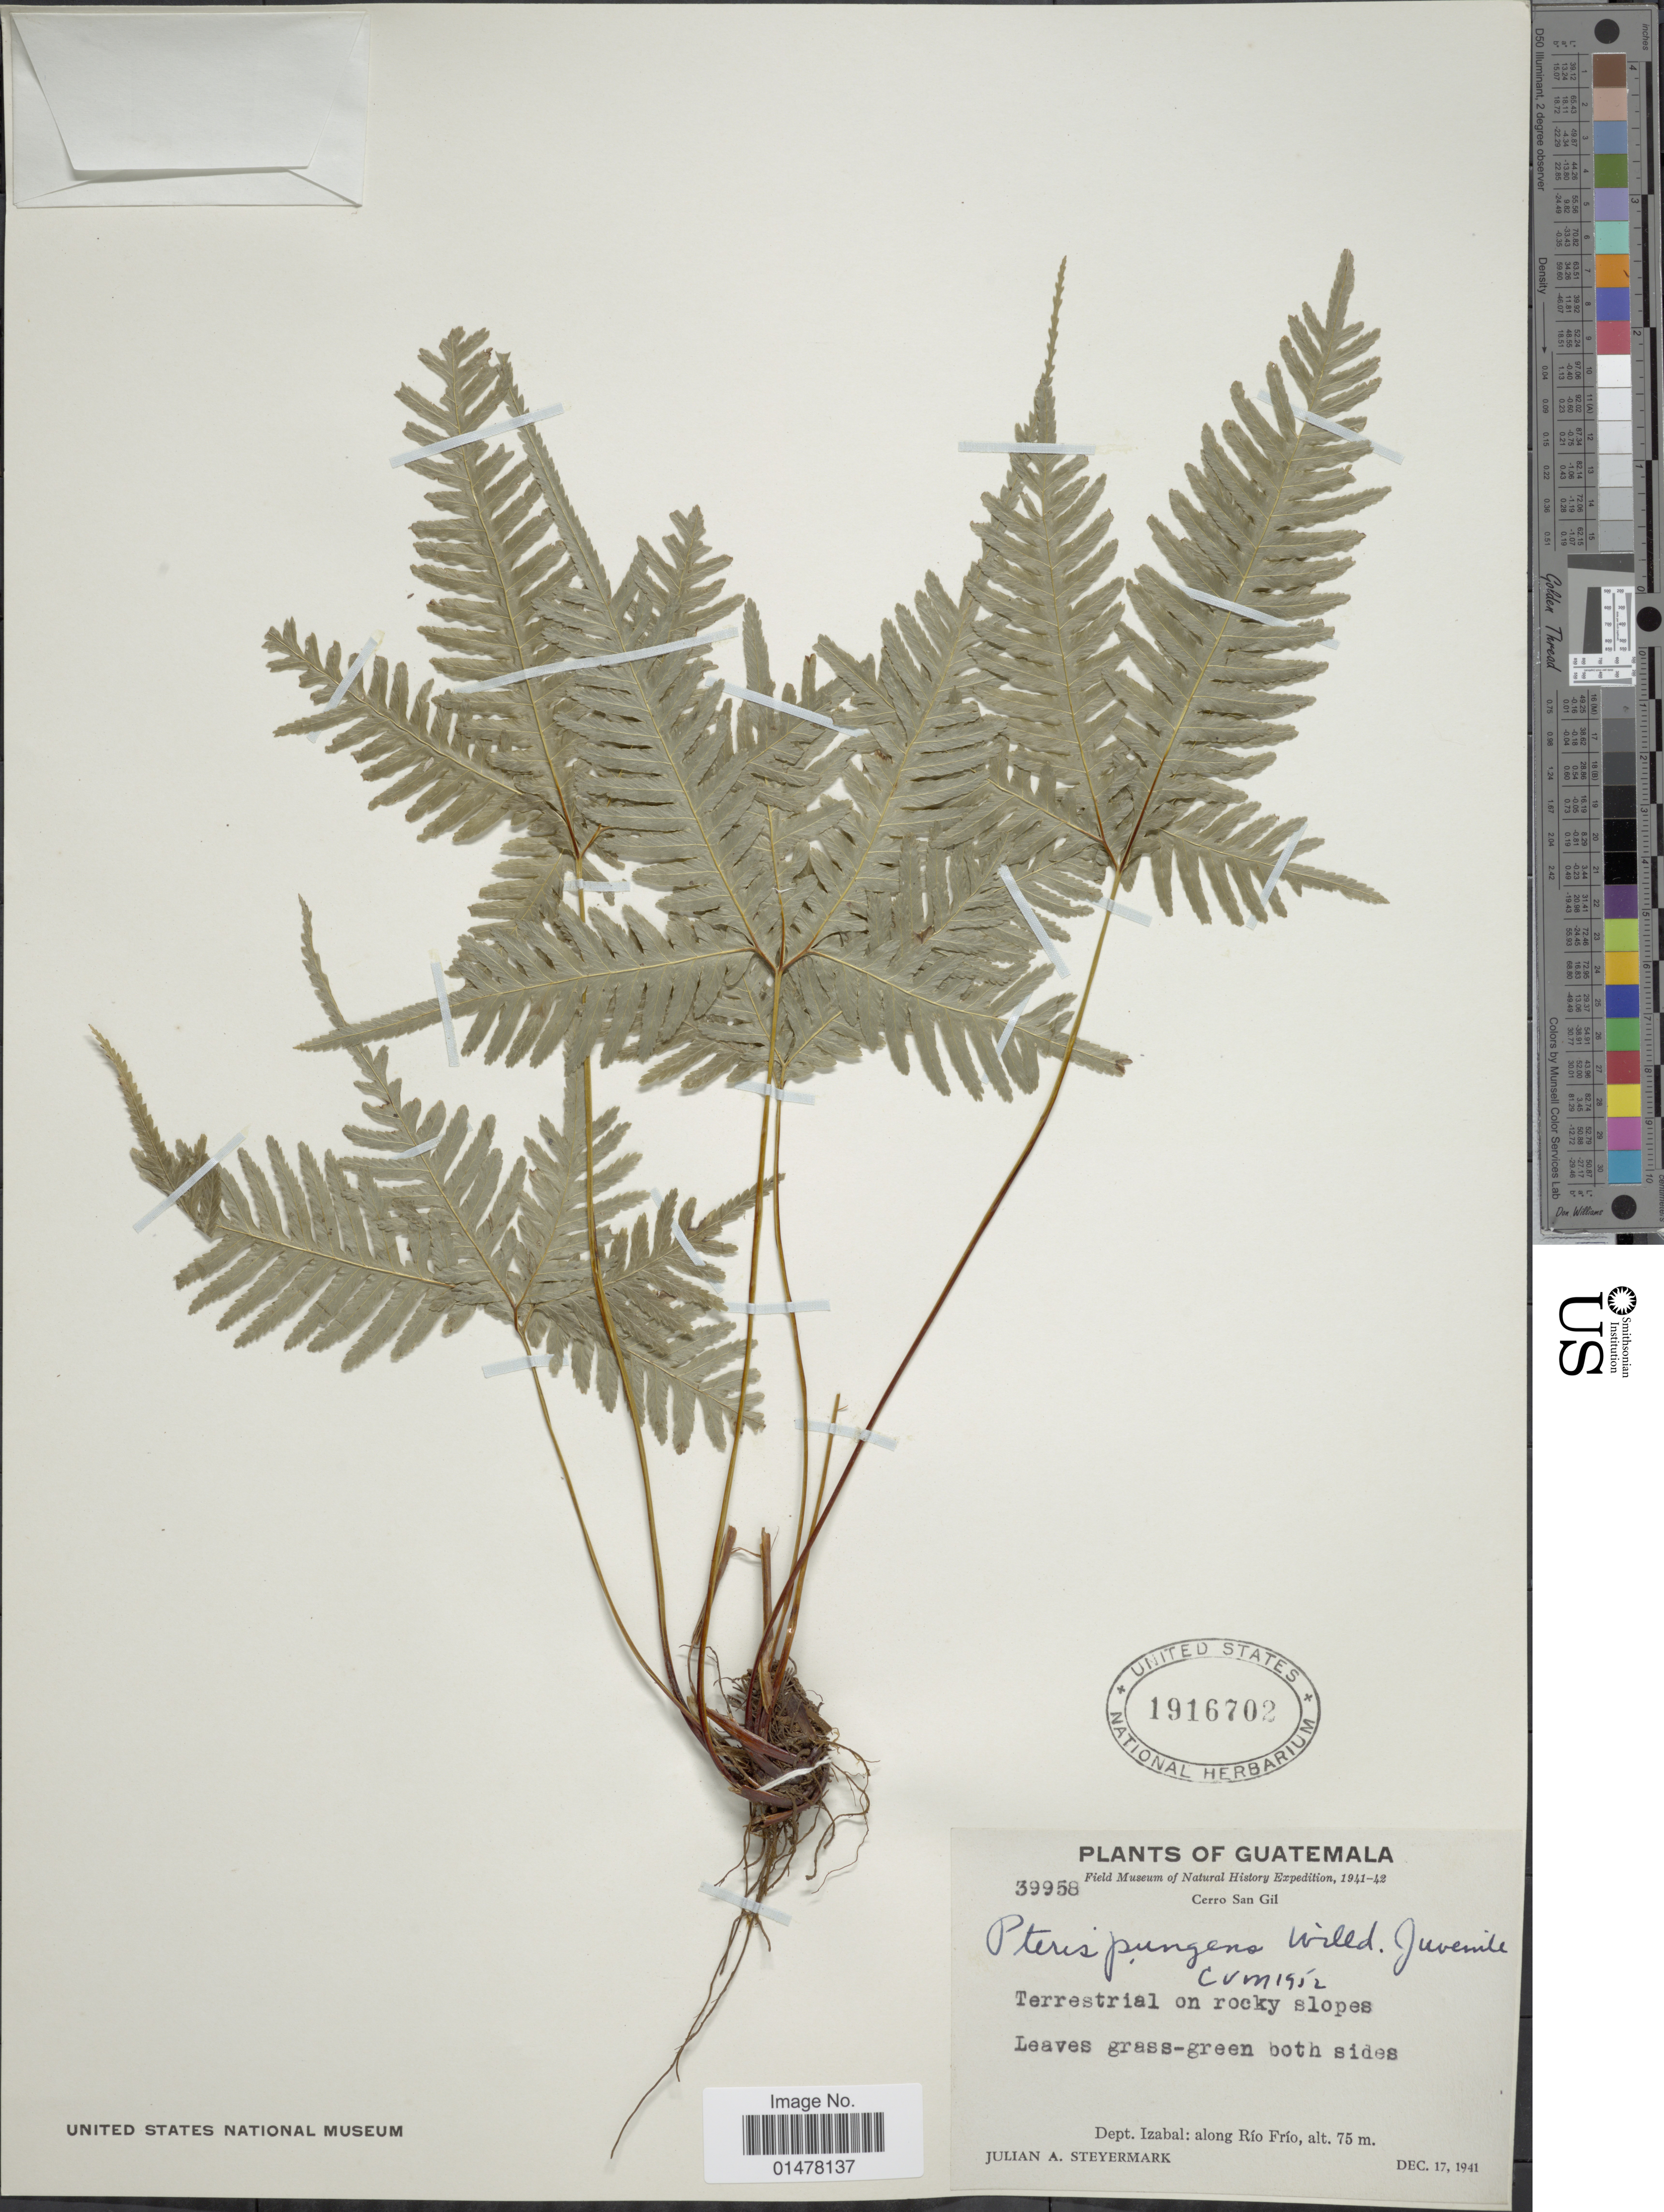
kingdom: Plantae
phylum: Tracheophyta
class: Polypodiopsida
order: Polypodiales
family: Pteridaceae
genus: Pteris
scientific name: Pteris pungens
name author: Willd.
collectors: J. Steyermark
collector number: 39958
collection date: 1941-12-17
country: Guatemala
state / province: Izabal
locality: Plants of Guatemala, Dept. Izabal: along Rio Frio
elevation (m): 75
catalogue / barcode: US 1916702